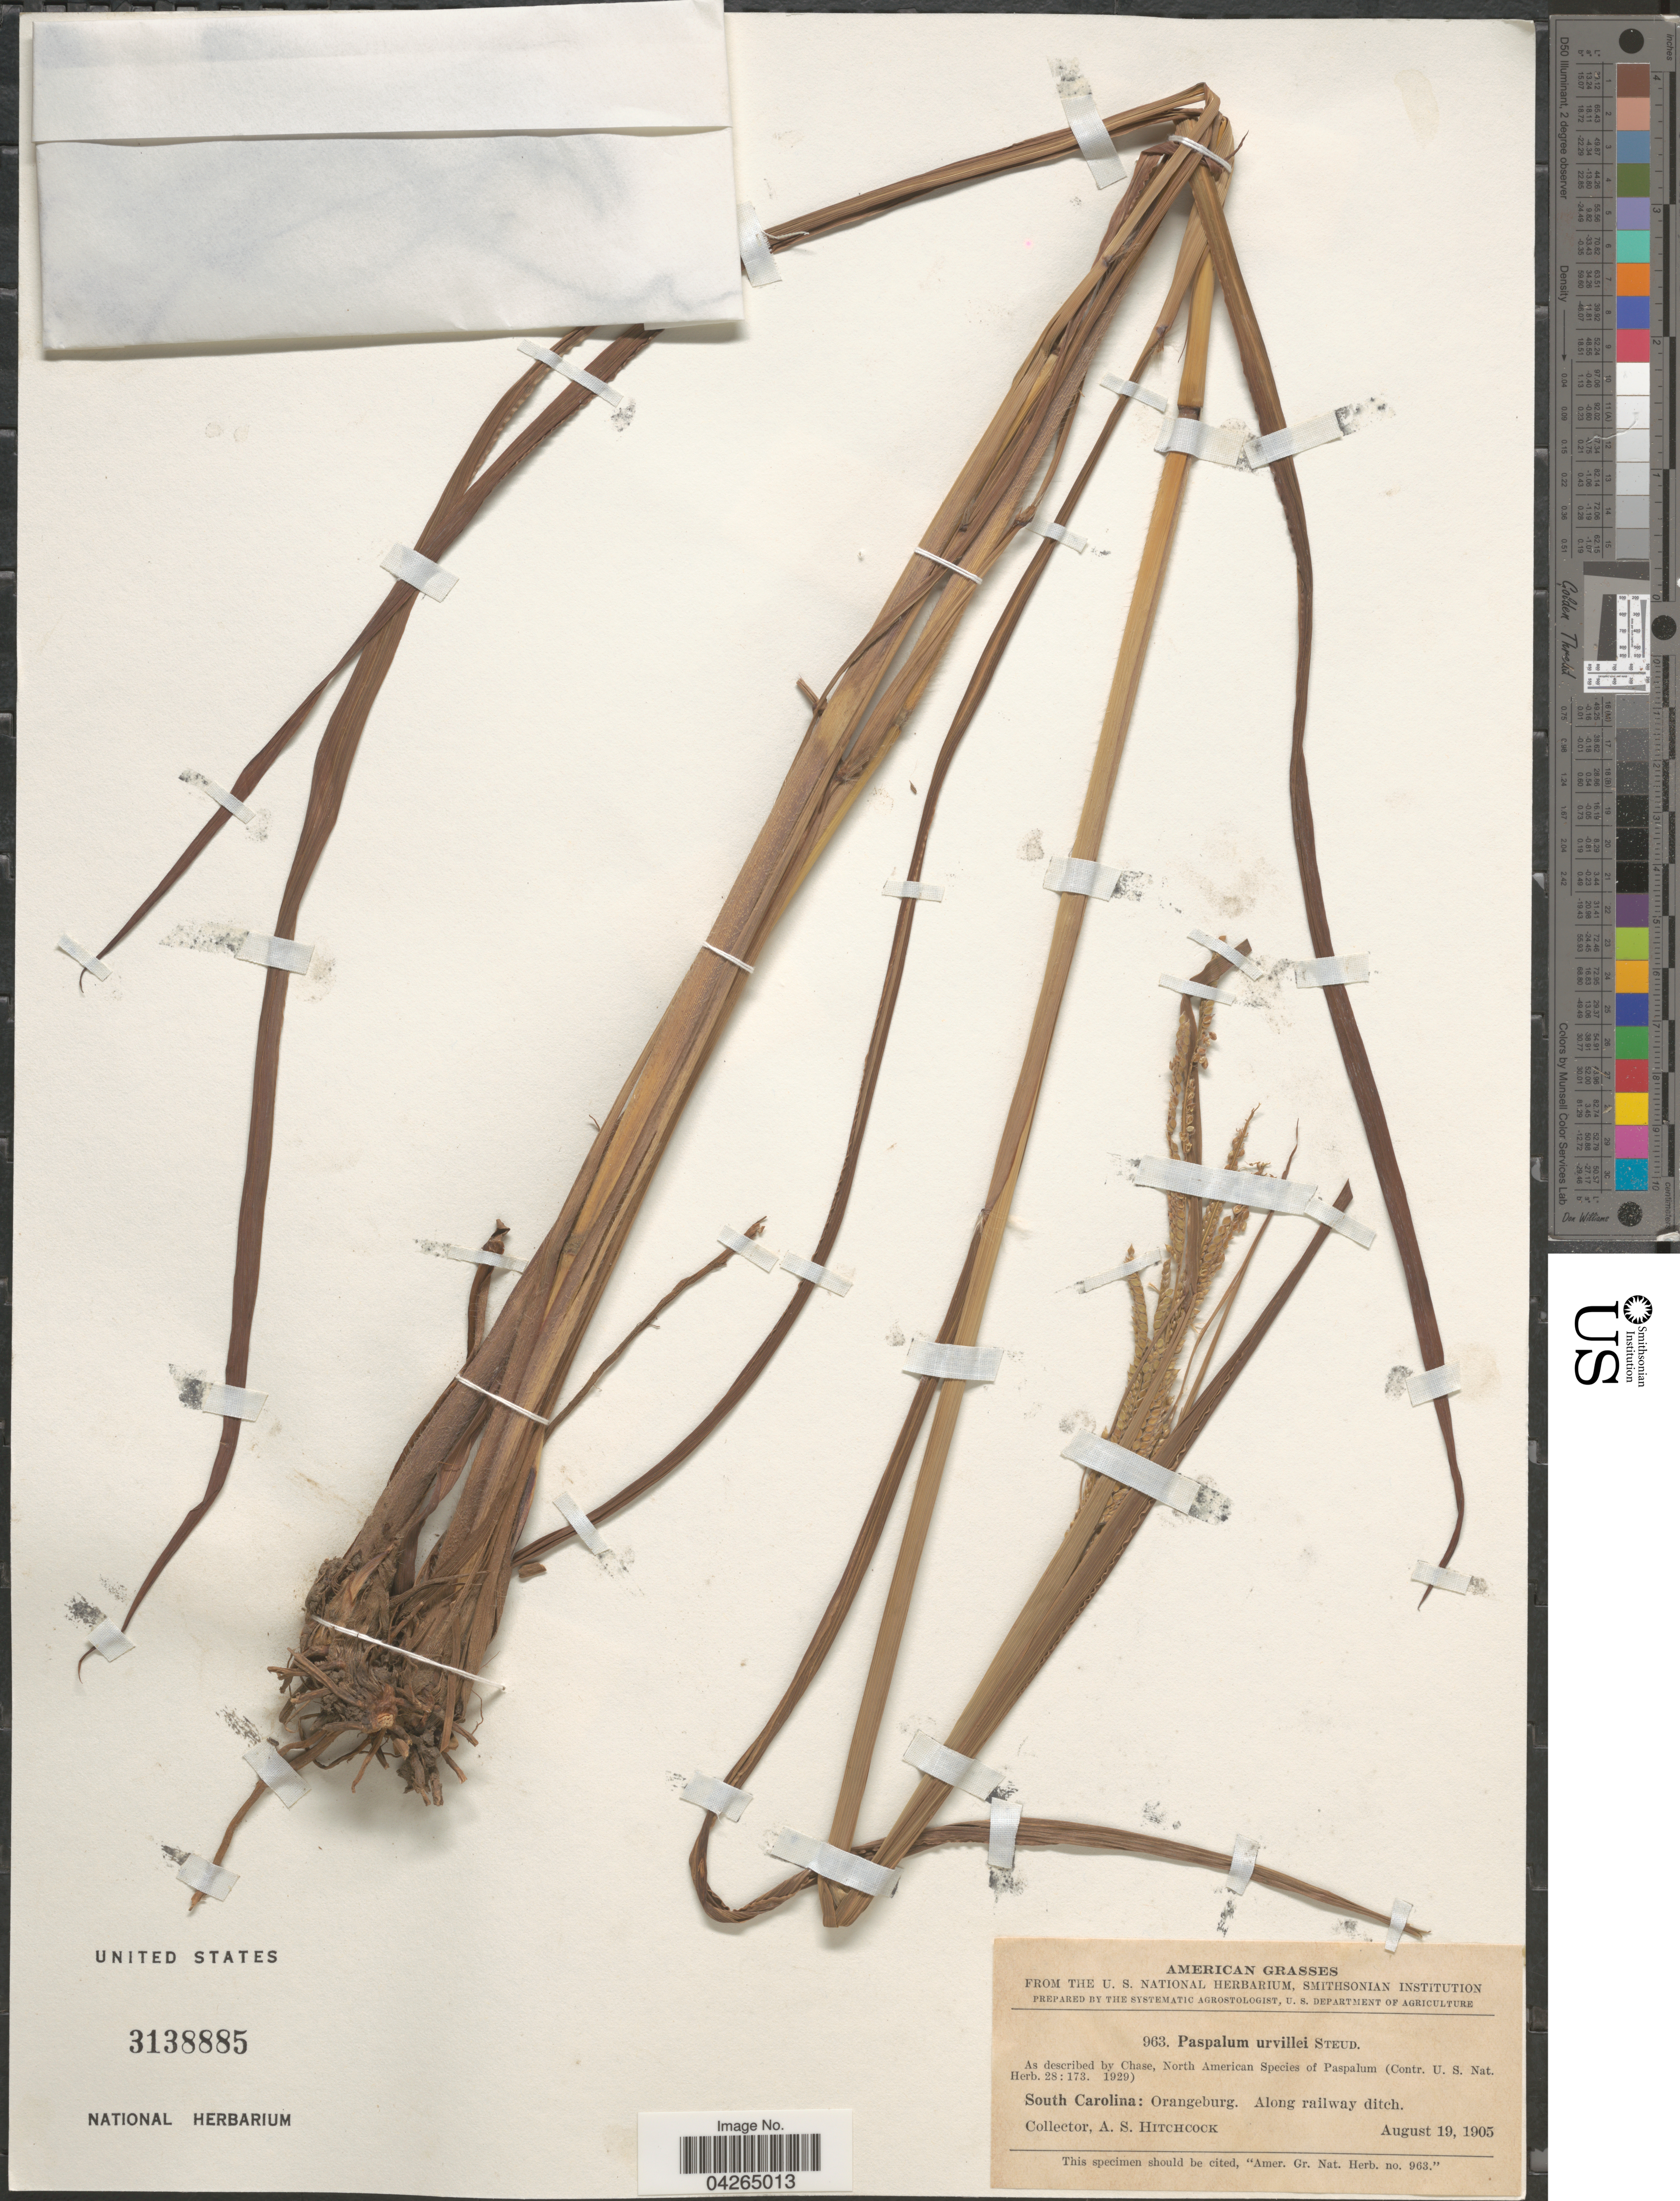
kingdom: Plantae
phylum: Tracheophyta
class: Liliopsida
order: Poales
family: Poaceae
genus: Paspalum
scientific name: Paspalum urvillei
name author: Steud.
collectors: A. S. Hitchcock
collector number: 963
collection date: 1905-08-19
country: United States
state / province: South Carolina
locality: Orangeburg.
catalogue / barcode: US 3138885